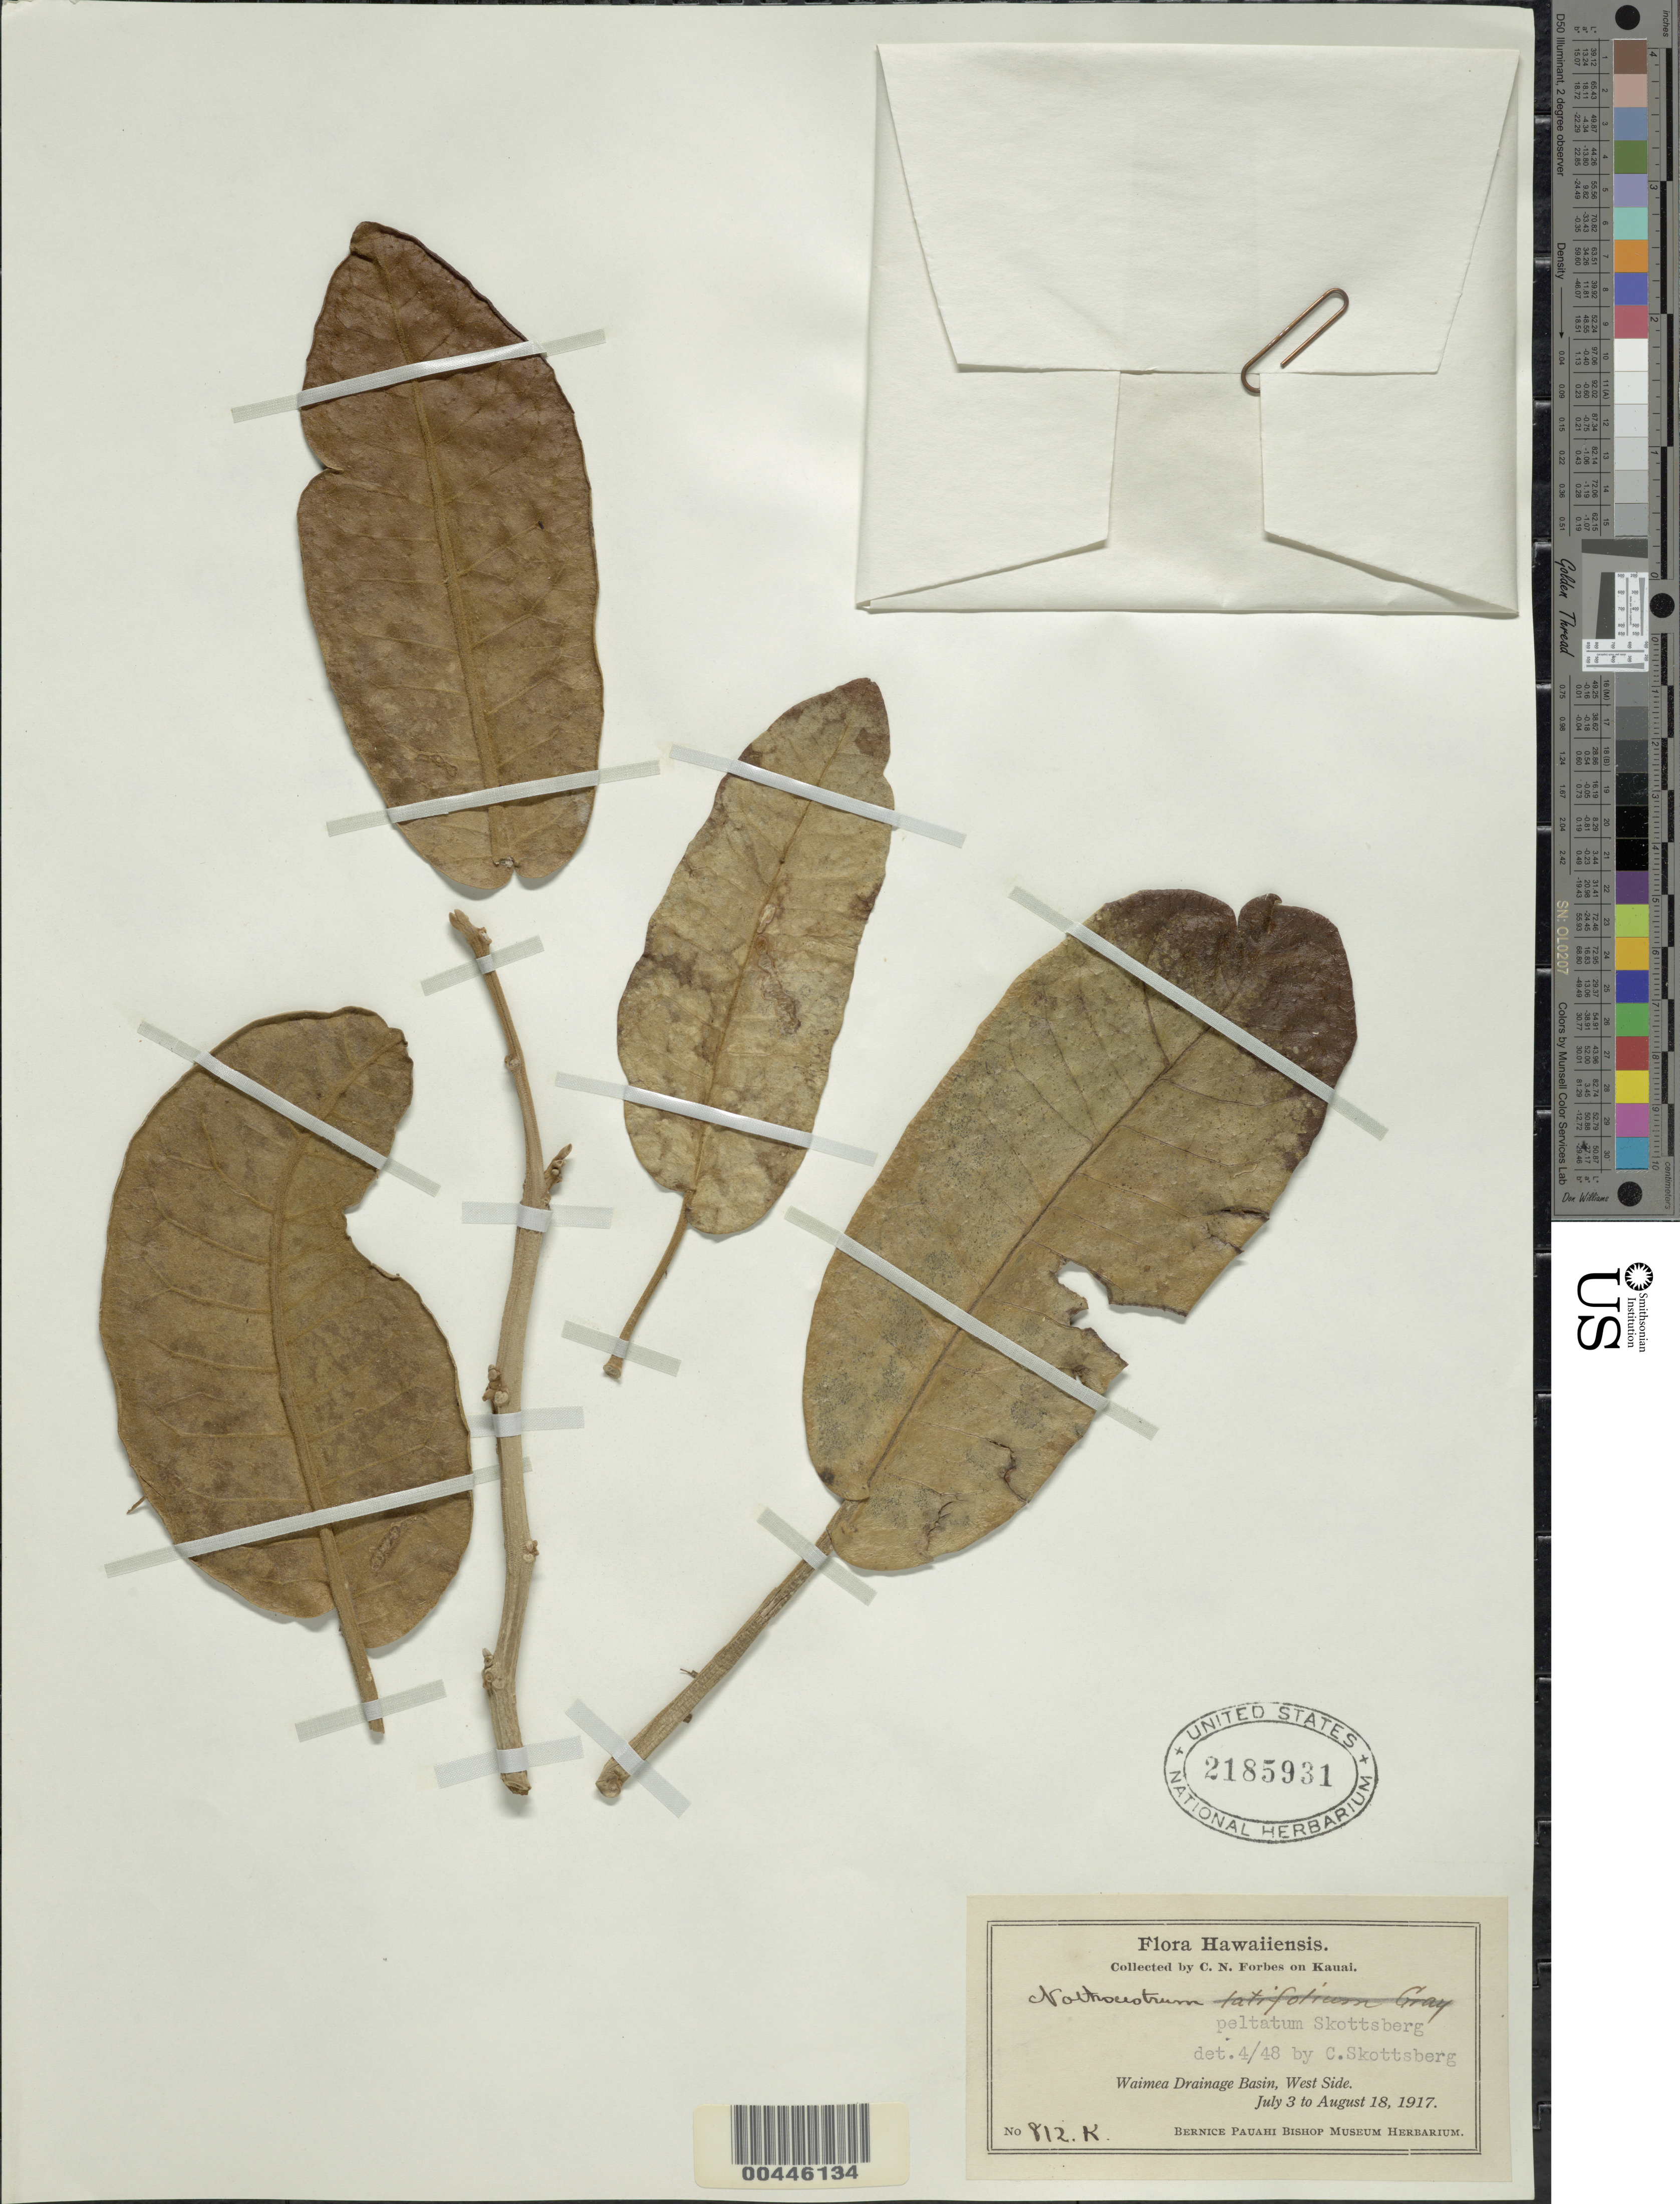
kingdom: Plantae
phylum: Tracheophyta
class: Magnoliopsida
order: Solanales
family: Solanaceae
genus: Nothocestrum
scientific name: Nothocestrum peltatum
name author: Skottsb.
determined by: Skottsberg, C. J. F.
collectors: C. N. Forbes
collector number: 812.K.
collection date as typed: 3 Jul 1917 to 18 Aug 1917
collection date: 1917-07-03/1917-08-18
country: United States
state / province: Hawaii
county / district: Kauai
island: Kaua'i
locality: Waimea Drainage Basin, W side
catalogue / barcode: US 2185931